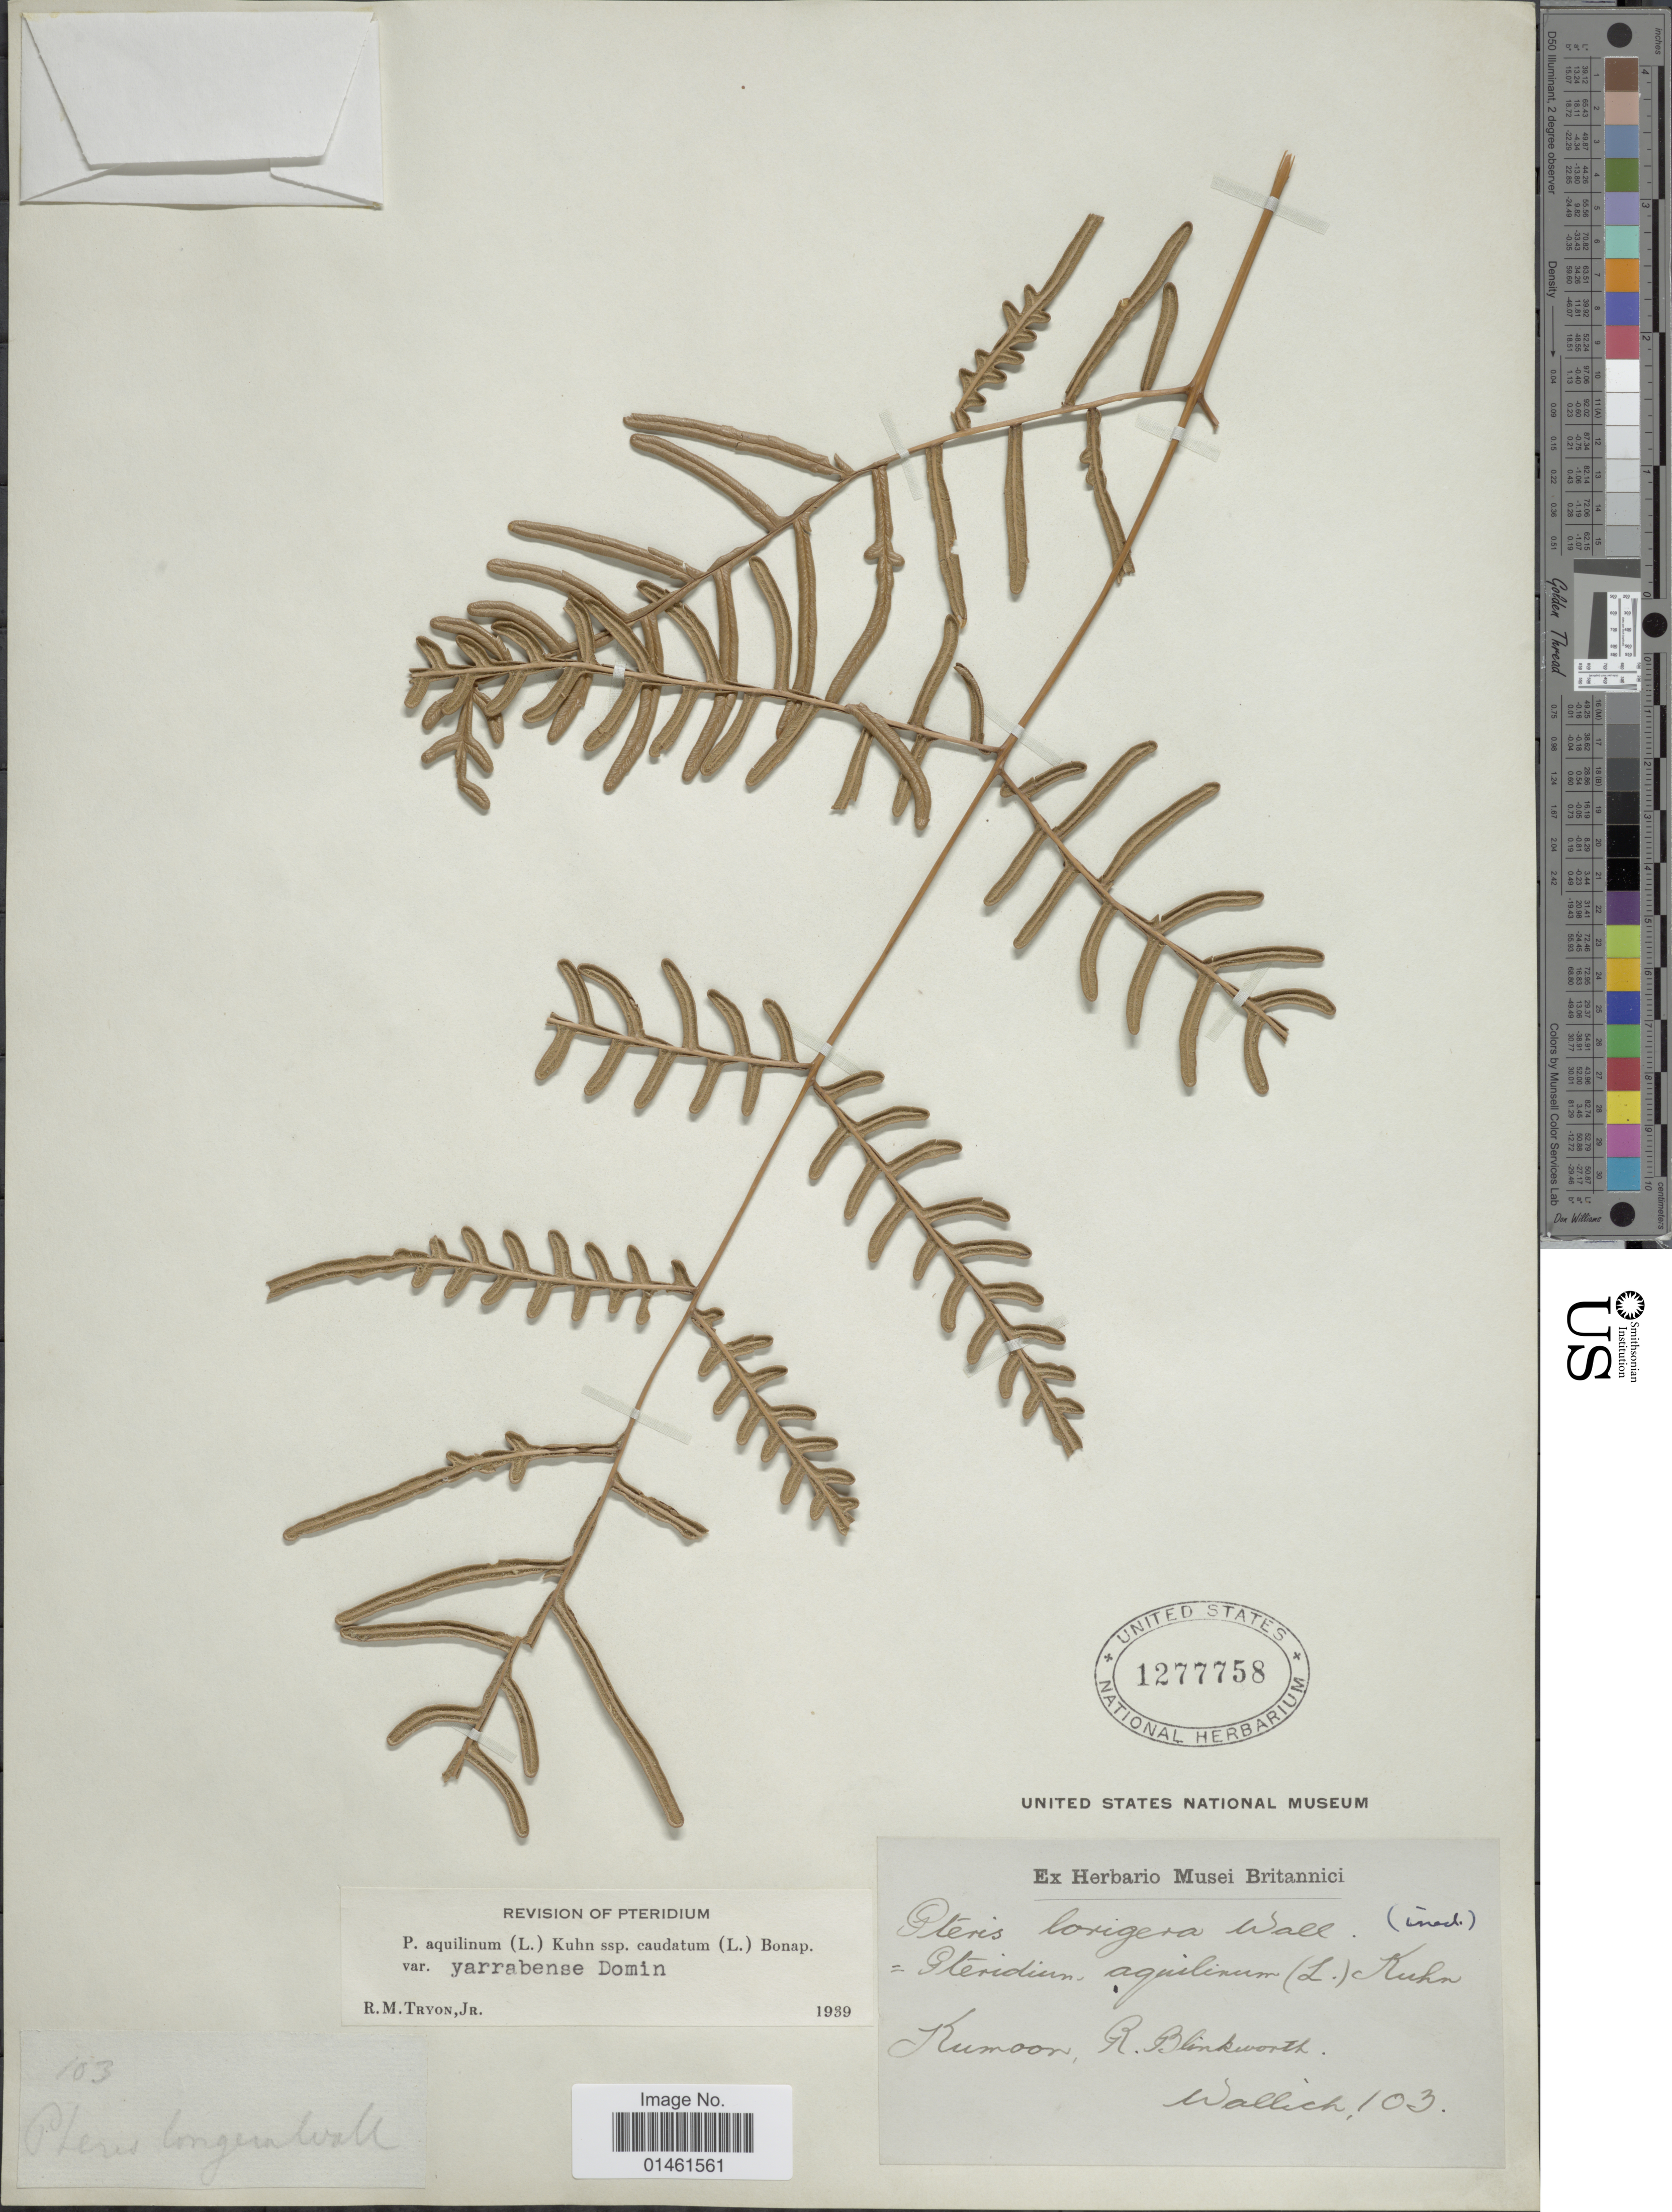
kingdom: Plantae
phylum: Tracheophyta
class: Polypodiopsida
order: Polypodiales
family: Dennstaedtiaceae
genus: Pteridium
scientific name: Pteridium aquilinum var. yarrabense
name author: Domin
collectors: N. Wallich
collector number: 103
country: India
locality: Kumoon, R. Blinkworth [=collector?]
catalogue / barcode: US 127758